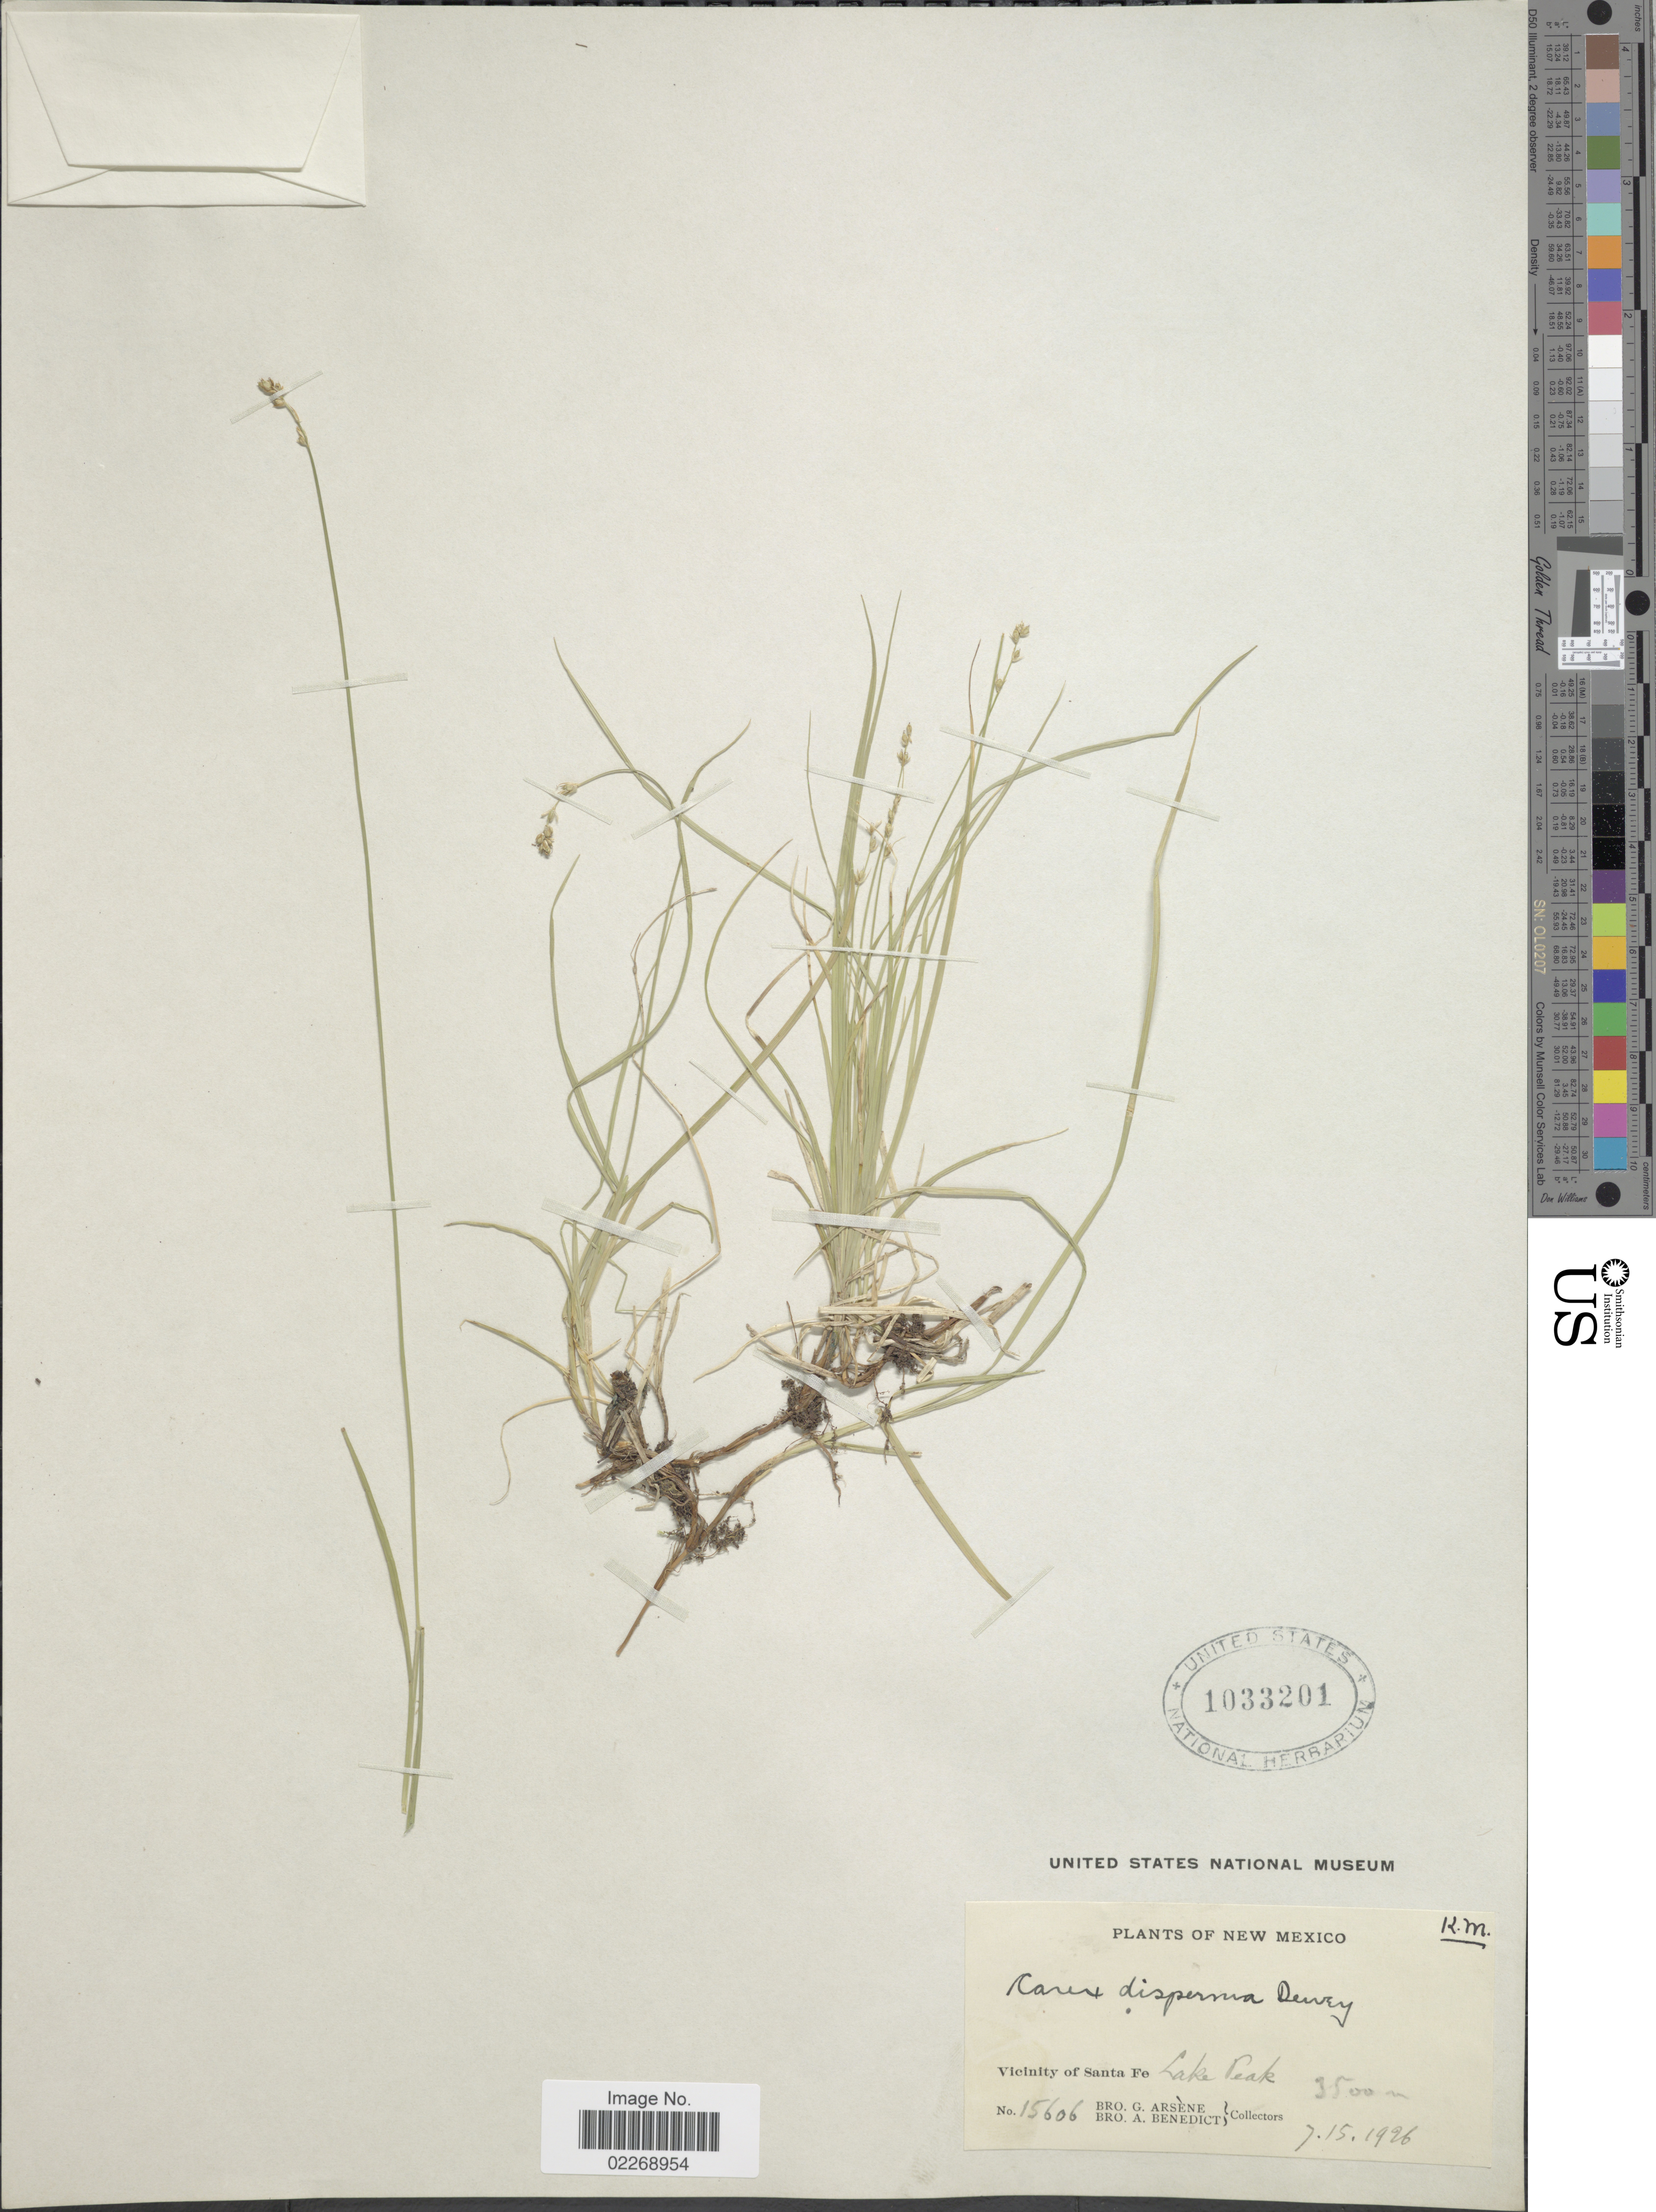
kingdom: Plantae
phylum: Tracheophyta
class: Liliopsida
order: Poales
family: Cyperaceae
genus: Carex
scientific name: Carex disperma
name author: Dewey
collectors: Bro. G. Arsène & Bro. A. Benedict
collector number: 15606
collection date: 1926-07-15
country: United States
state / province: New Mexico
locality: Vicinity of Santa Fe, Lake Peak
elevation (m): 3500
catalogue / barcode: US 1033201